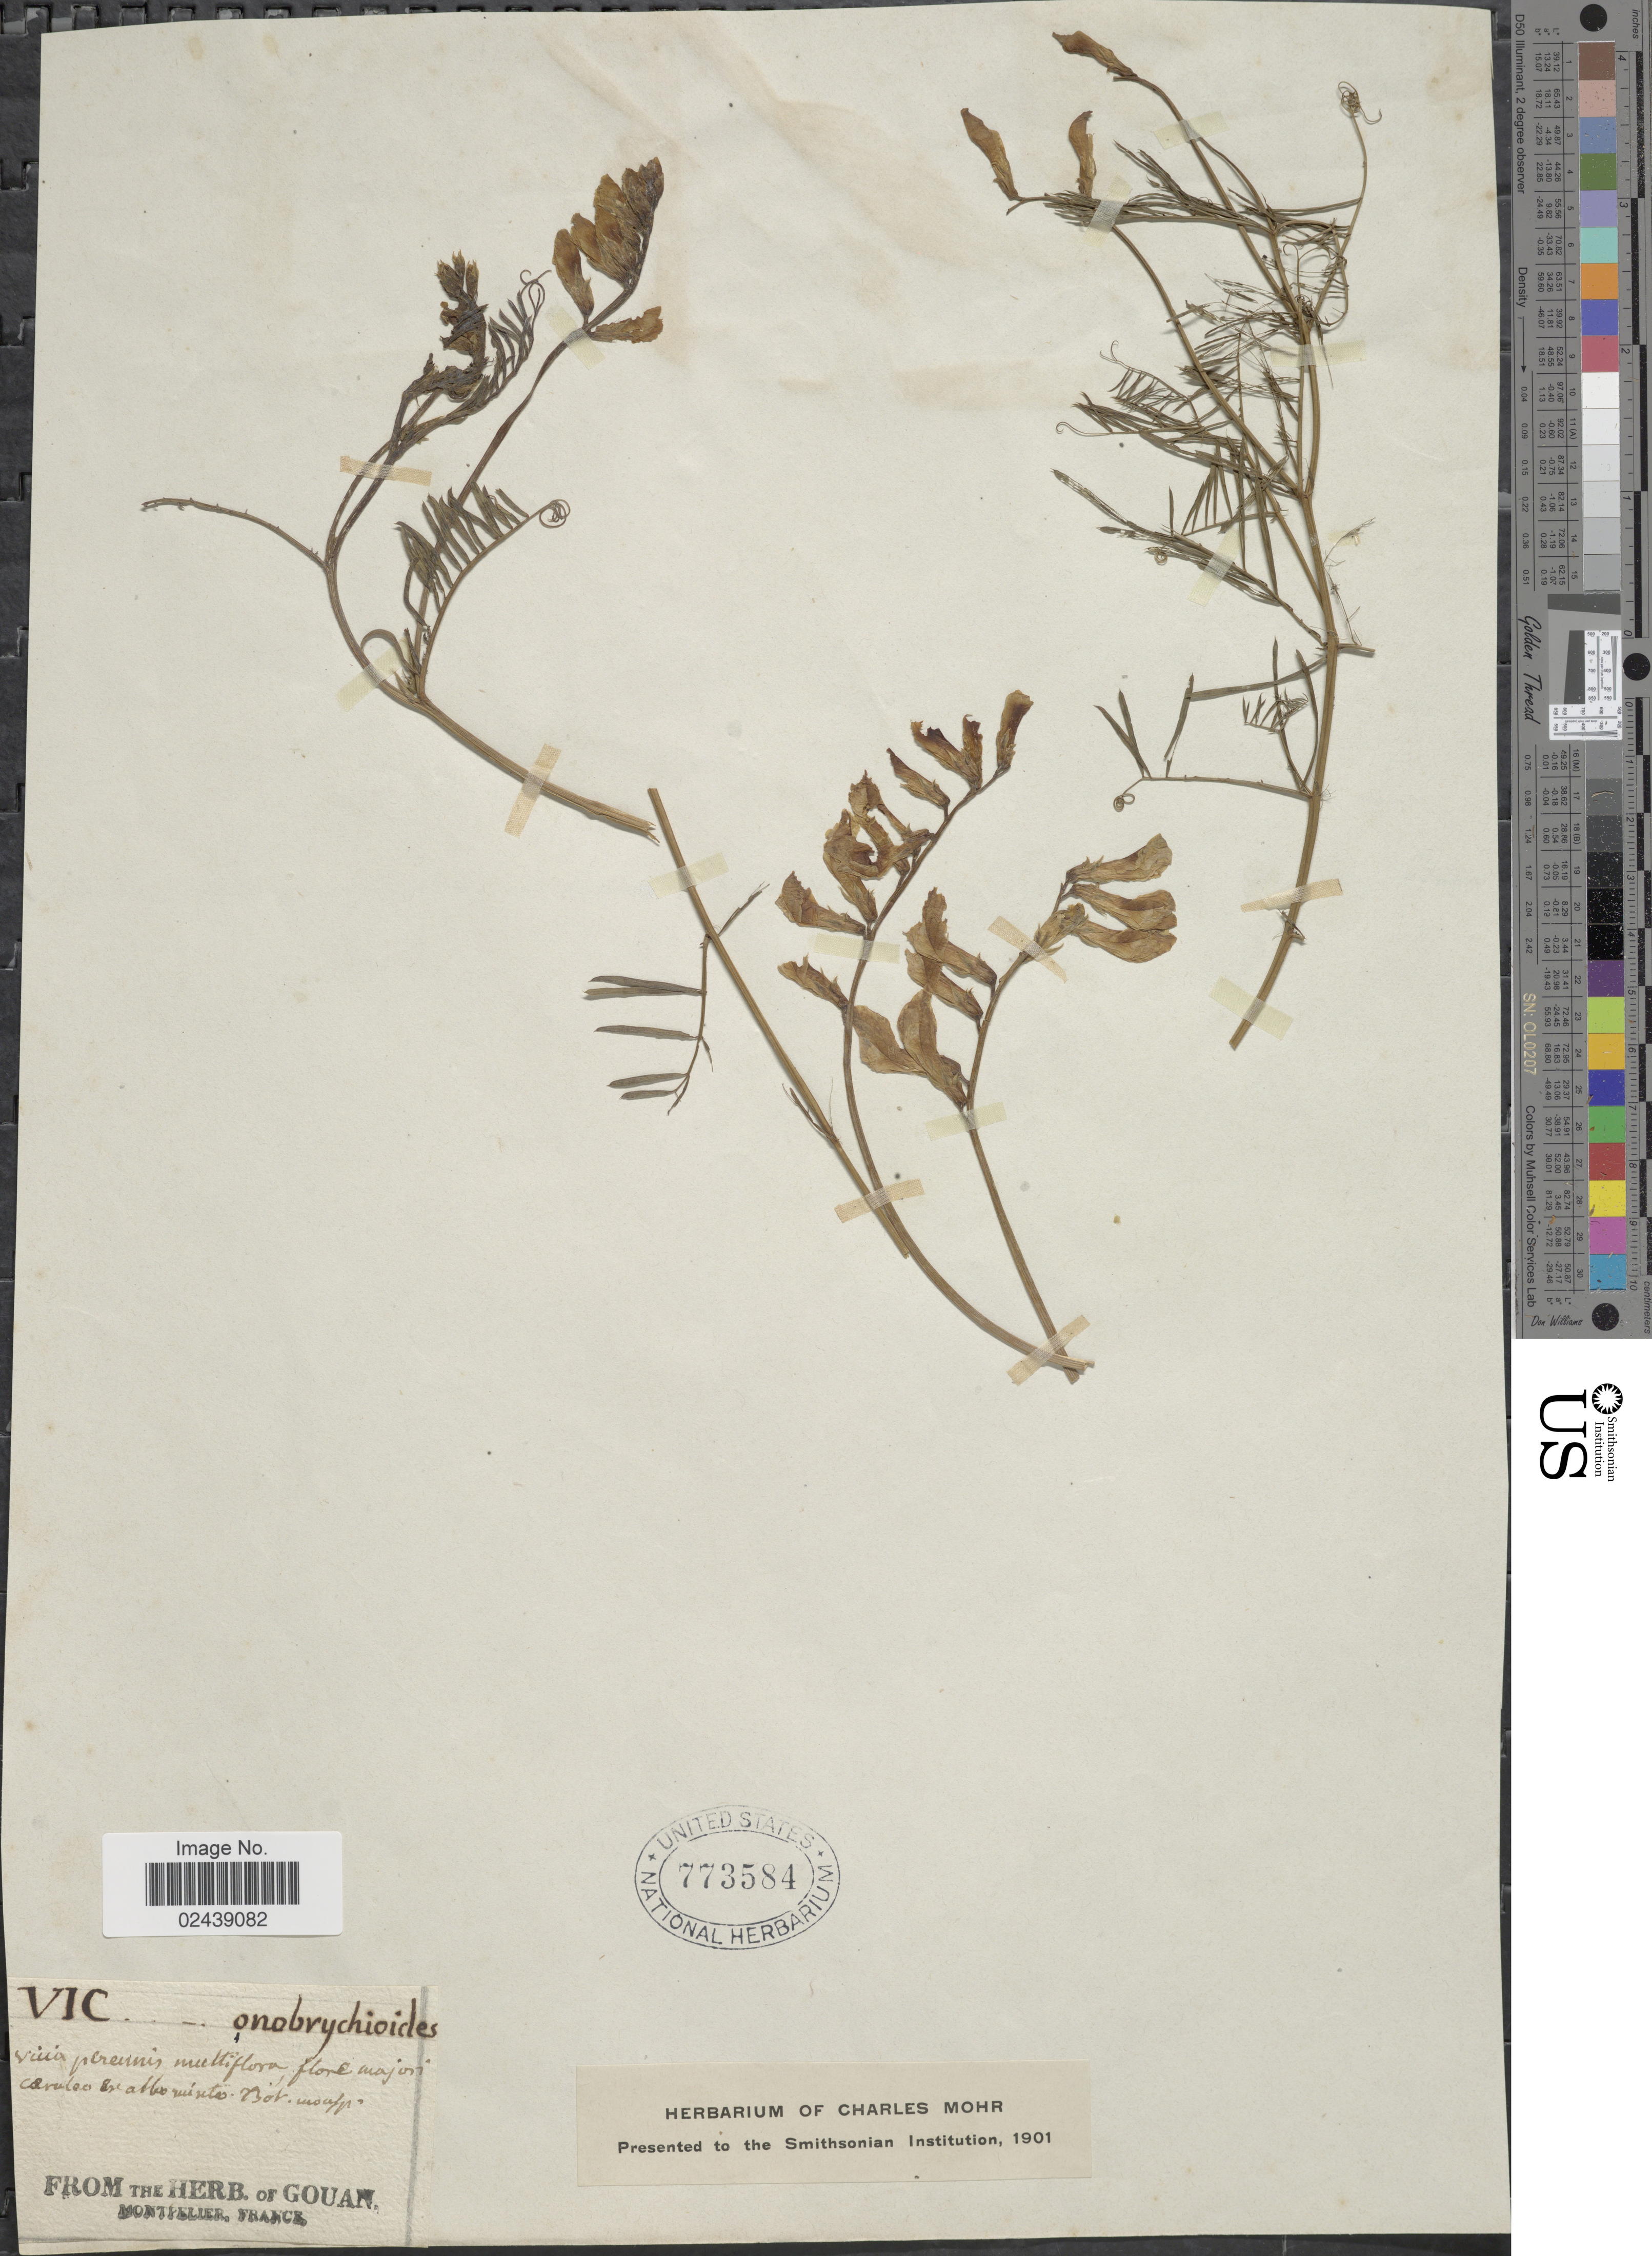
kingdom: Plantae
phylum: Tracheophyta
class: Magnoliopsida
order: Fabales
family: Fabaceae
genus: Vicia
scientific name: Vicia onobrychioides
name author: L.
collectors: ex herb. Gouan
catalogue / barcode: US 773584